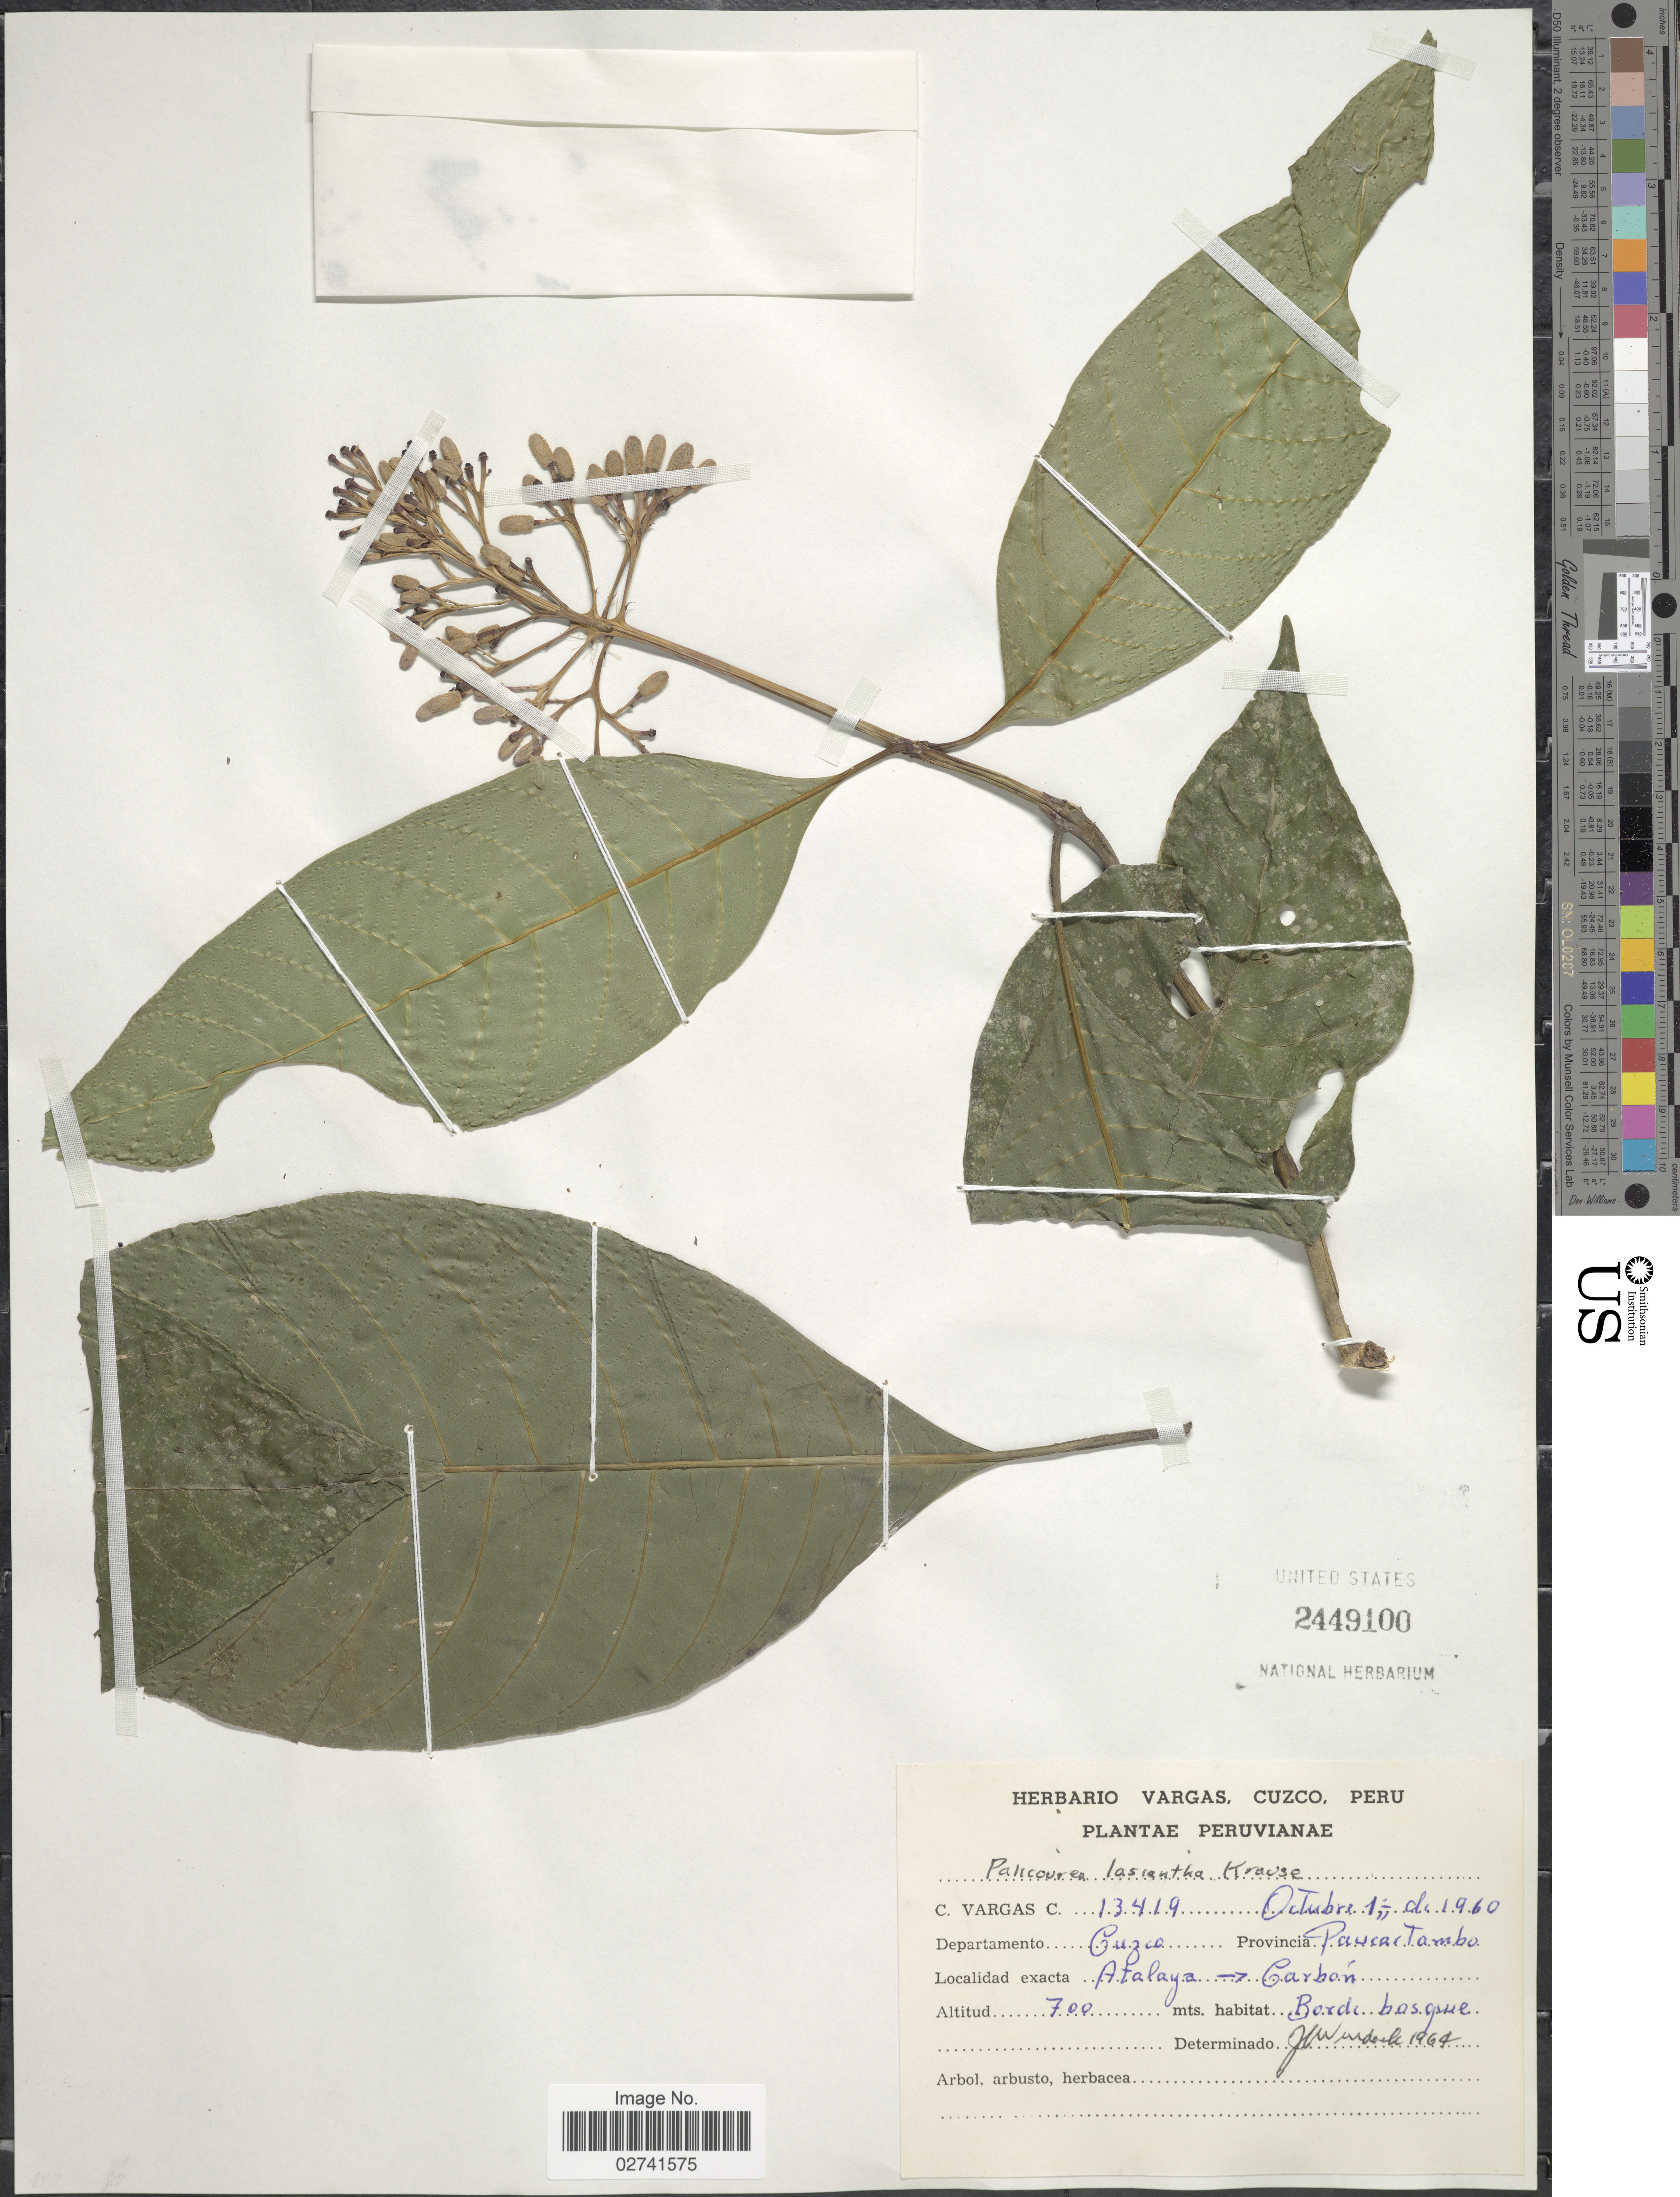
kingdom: Plantae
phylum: Tracheophyta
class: Magnoliopsida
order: Gentianales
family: Rubiaceae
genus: Palicourea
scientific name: Palicourea lasiantha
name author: Krause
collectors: C. Vargas Calderón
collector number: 13419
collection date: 1960-10-01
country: Peru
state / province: Cusco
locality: Cuzco, Provincia Pawcar Tambo, Atalaya - Carbón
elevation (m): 700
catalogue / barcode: US 2449100